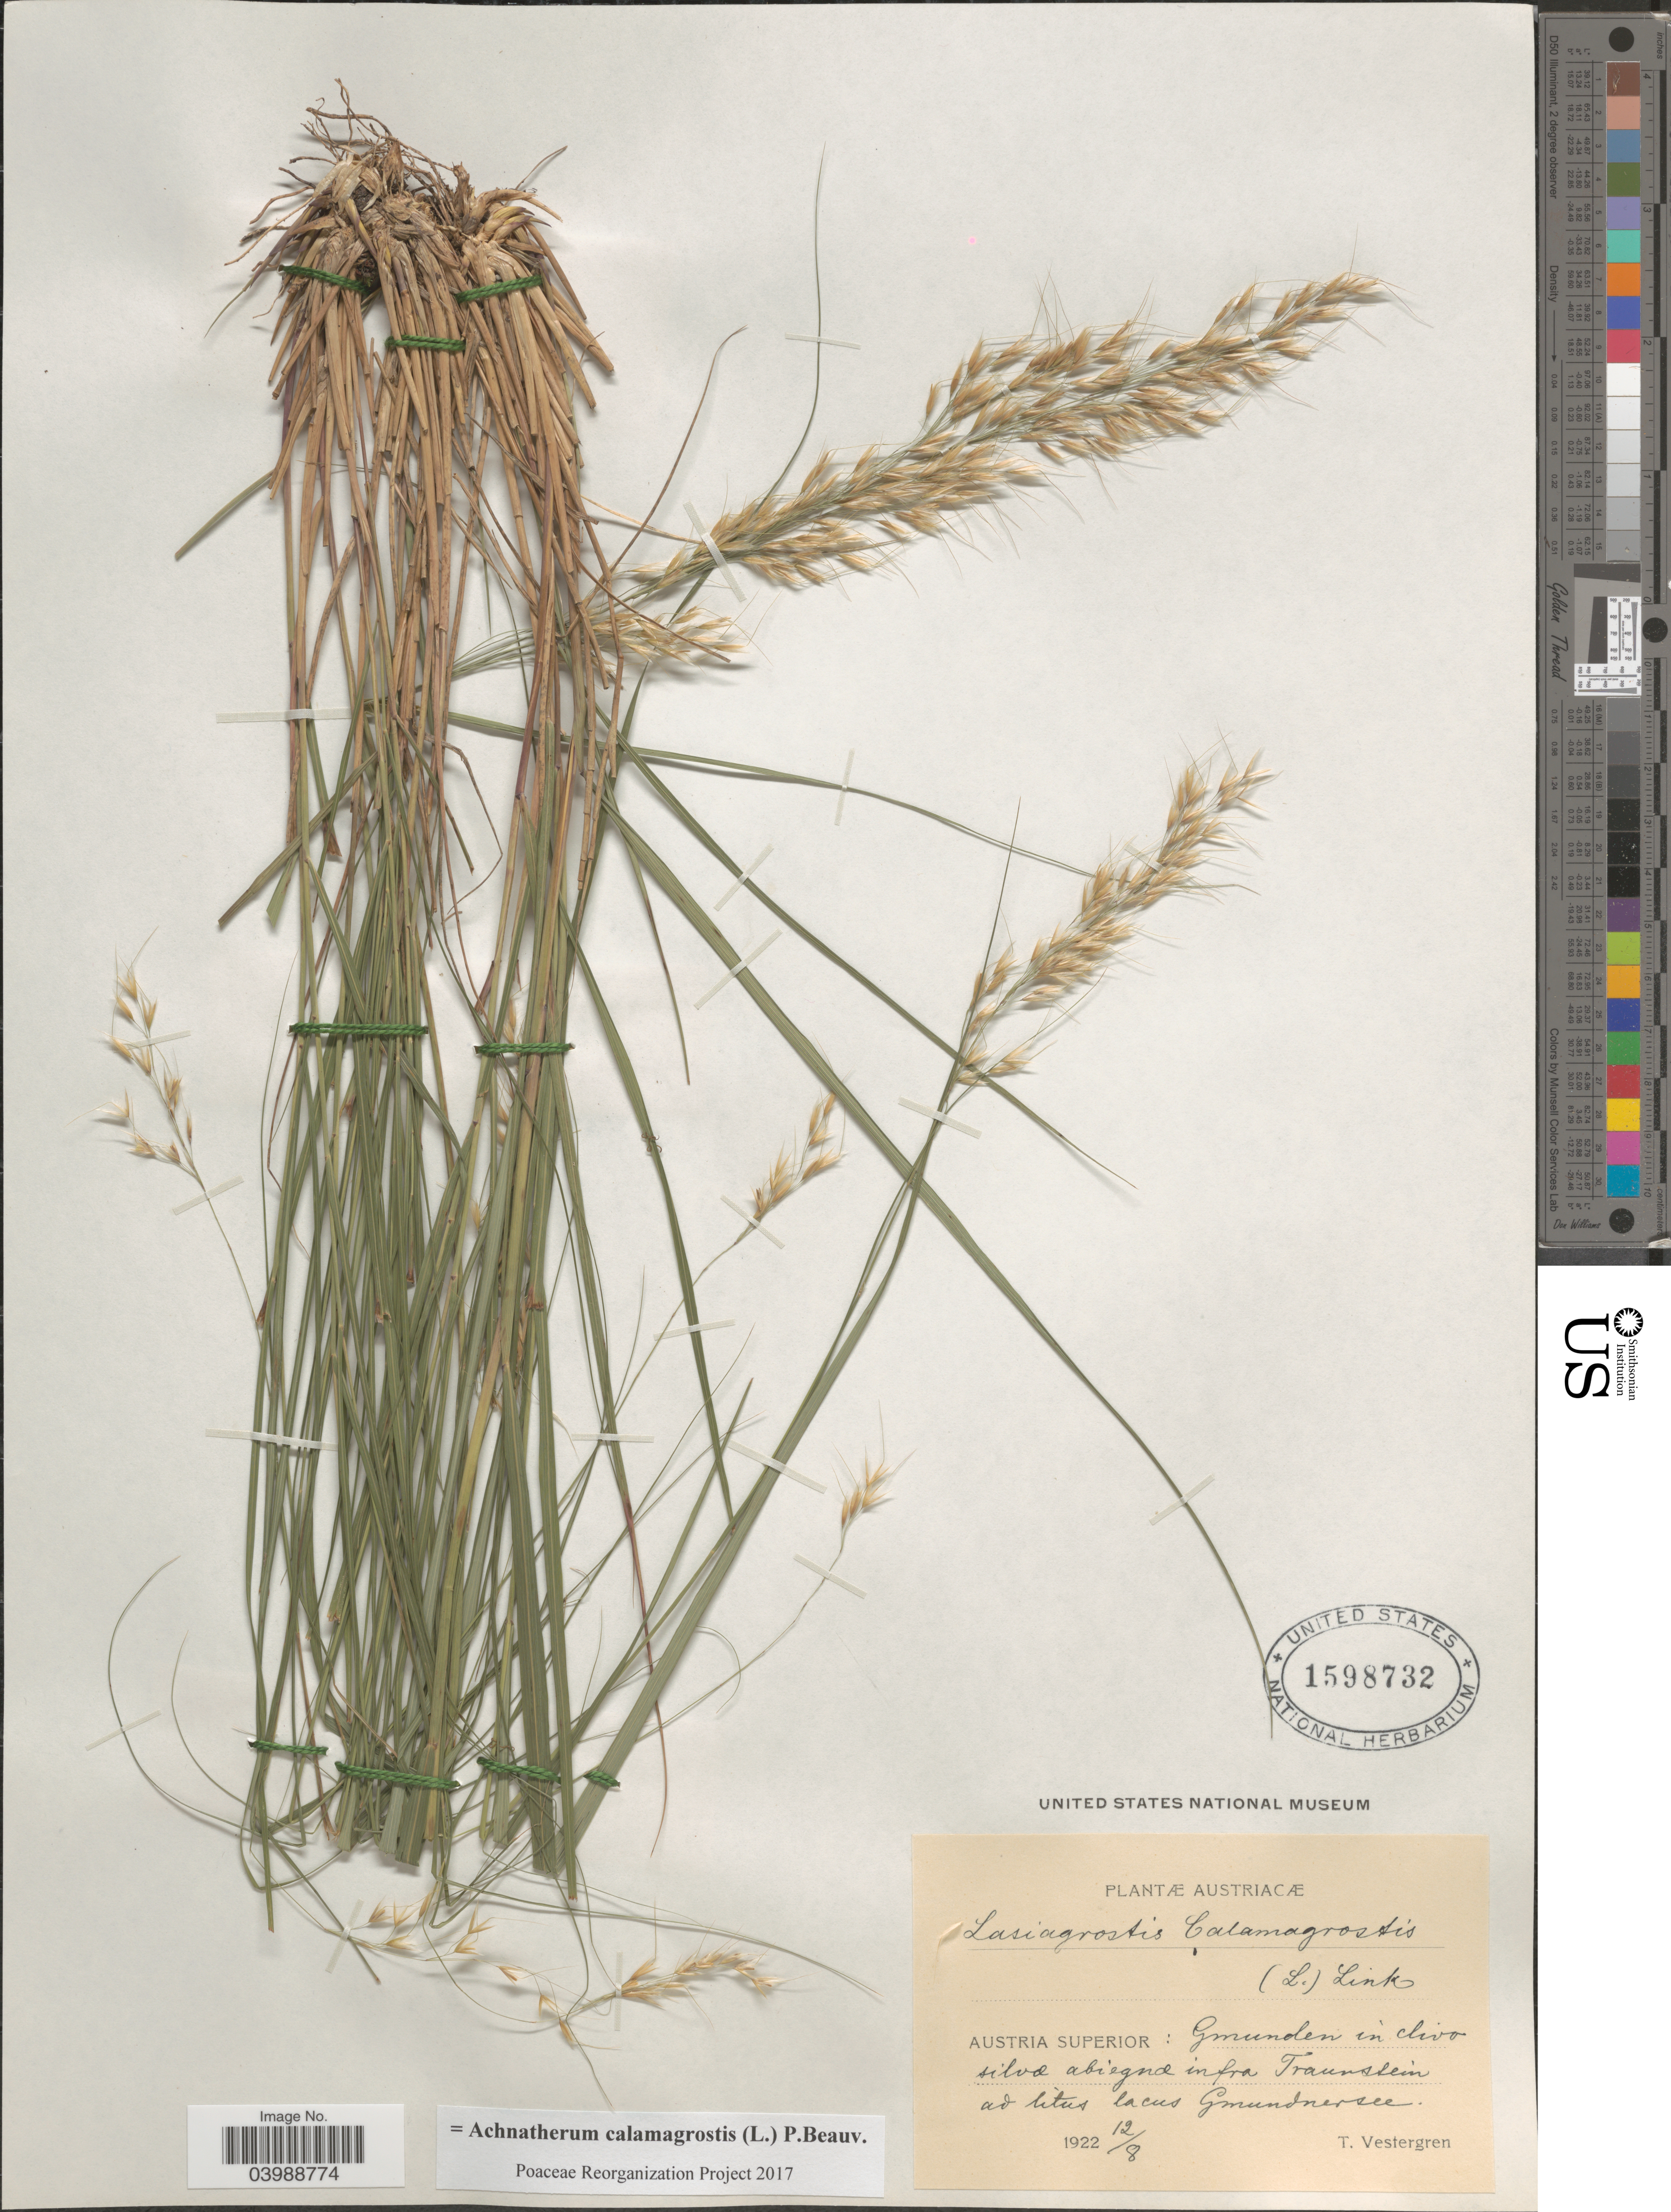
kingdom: Plantae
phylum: Tracheophyta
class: Liliopsida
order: Poales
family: Poaceae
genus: Achnatherum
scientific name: Achnatherum calamagrostis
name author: (L.) P. Beauv.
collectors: T. Vestergren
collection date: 1922-08-12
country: Austria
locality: Austriacæ. Austria Superior: Gmunden in clivo silvæ abiegne infra Traurstein ad litus lacus Gmundnersee.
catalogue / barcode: US 1598732